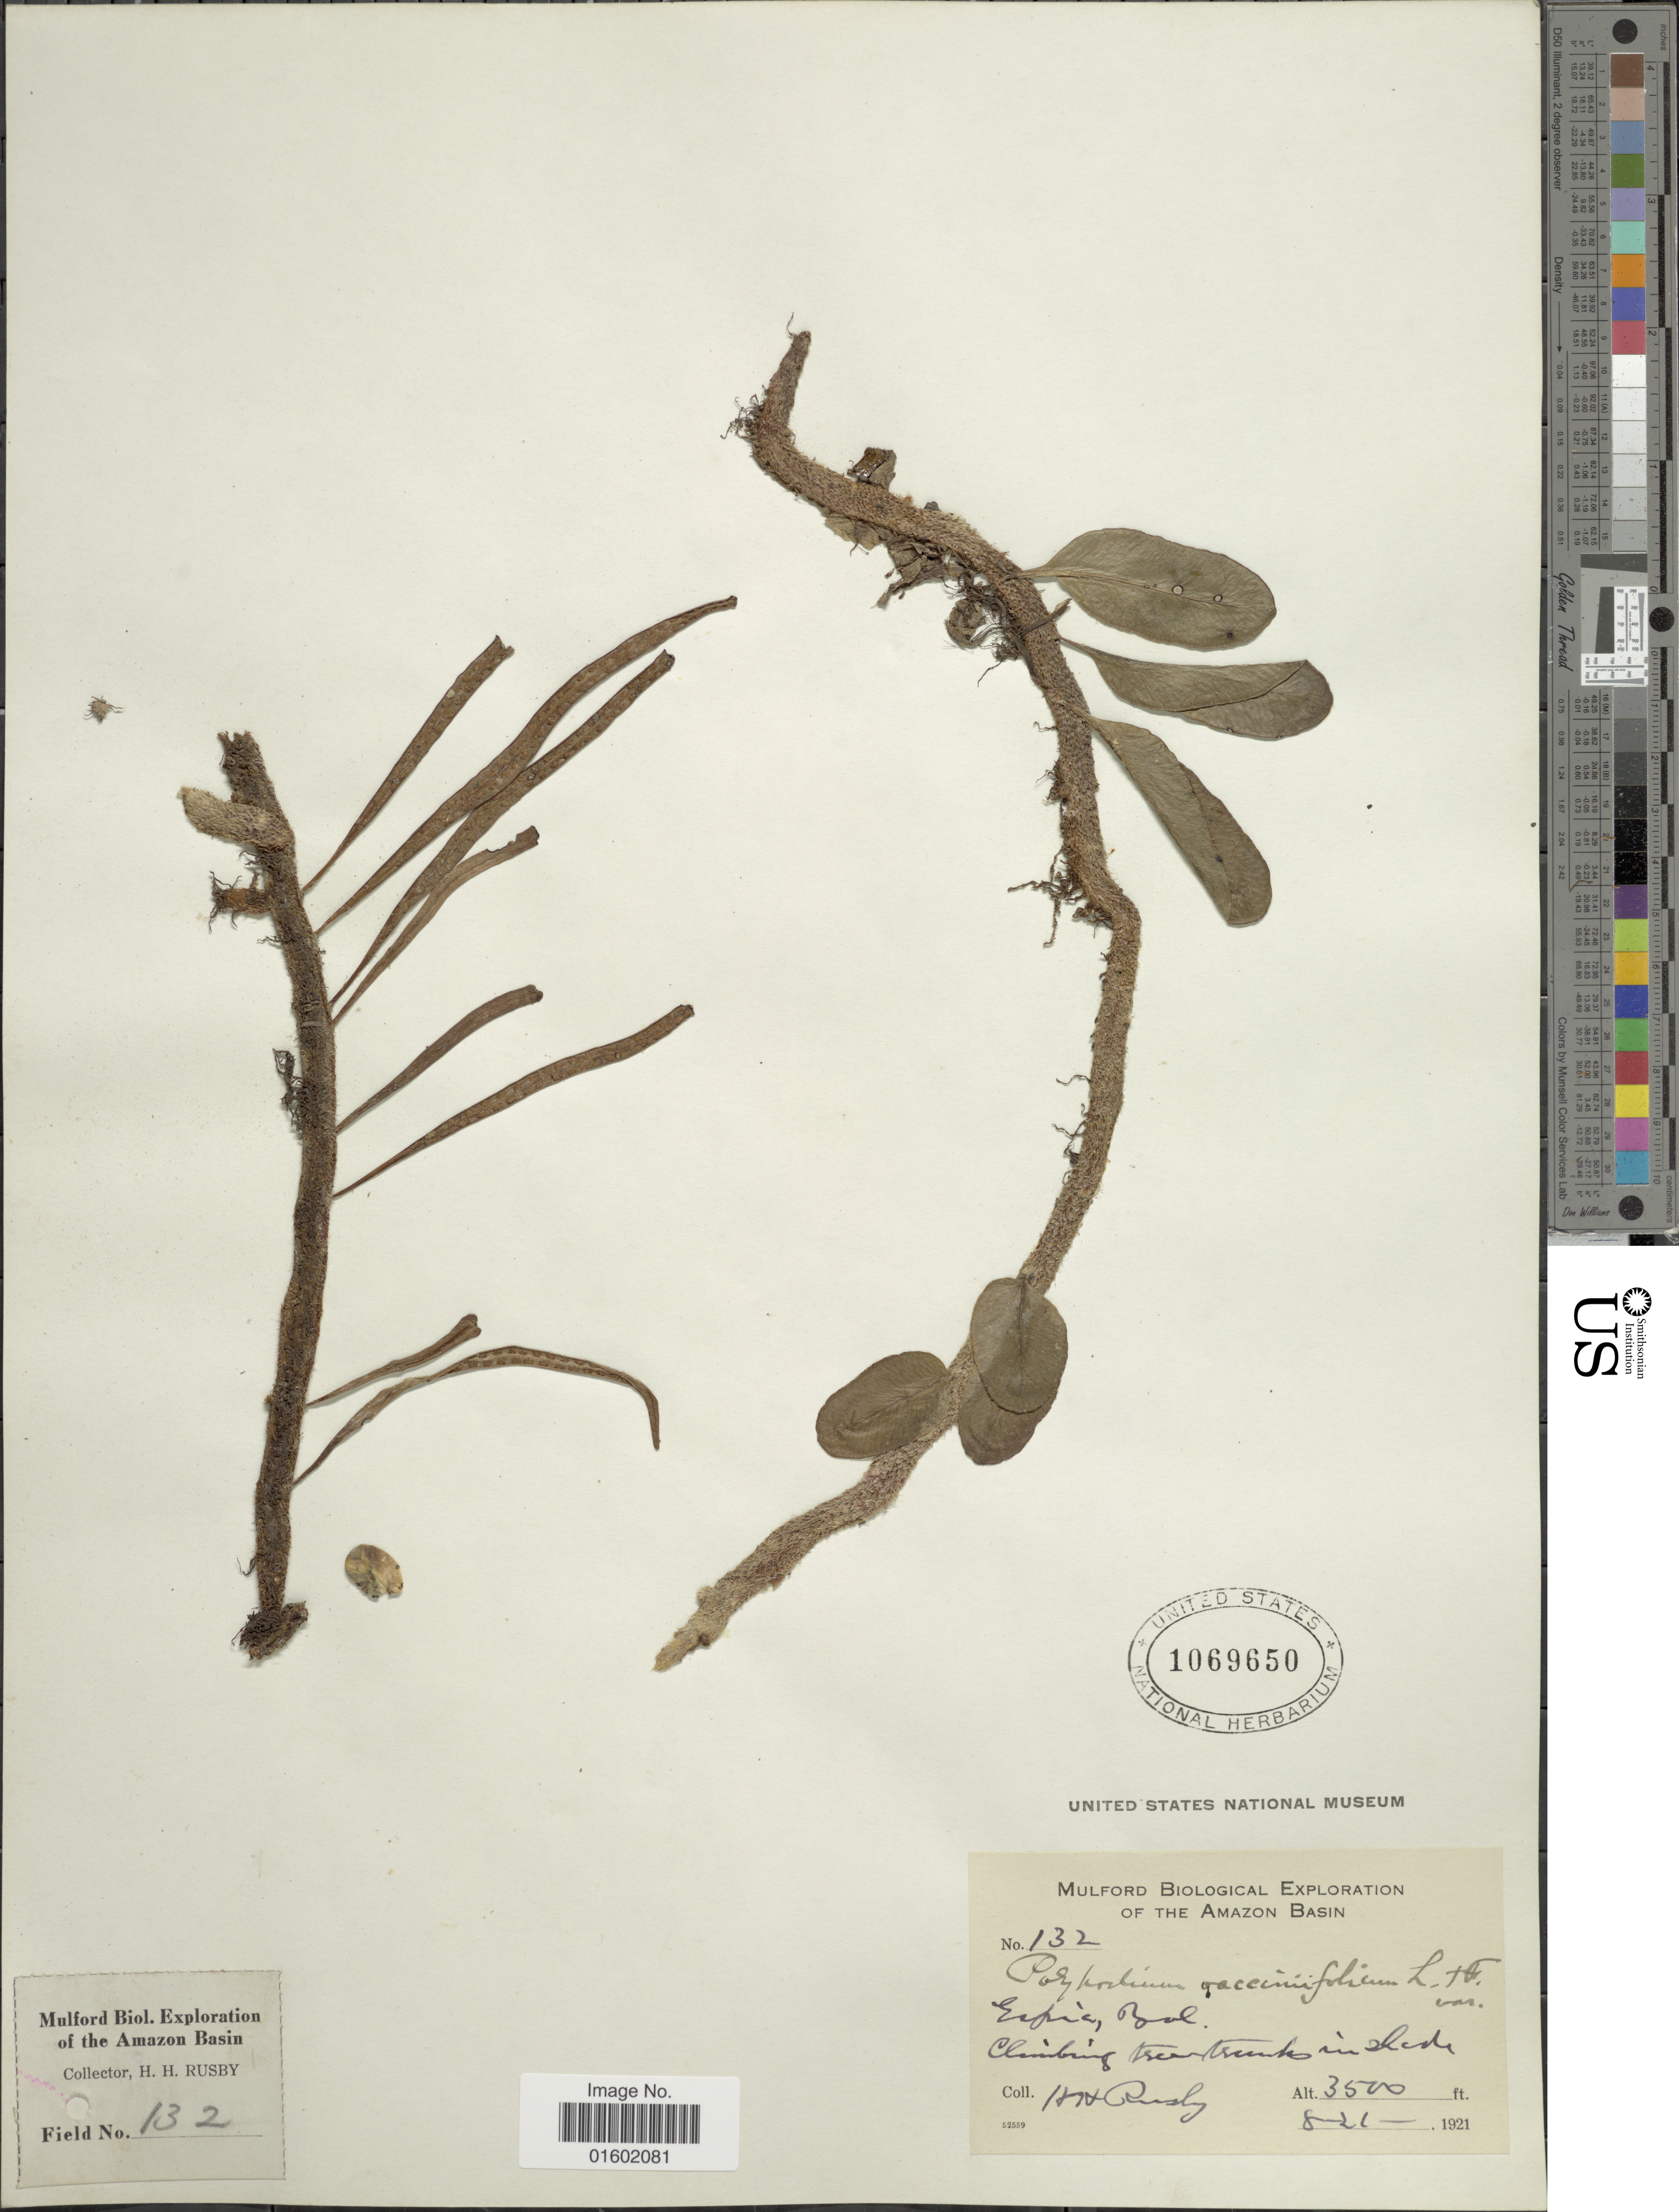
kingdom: Plantae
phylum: Tracheophyta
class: Polypodiopsida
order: Polypodiales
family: Polypodiaceae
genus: Microgramma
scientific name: Microgramma vaccinifolia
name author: (Langsd. & Fisch.) Copel.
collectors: H. H. Rusby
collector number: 132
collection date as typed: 8-21-1921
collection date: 1921-08-21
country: Bolivia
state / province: La Paz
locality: Espía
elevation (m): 1067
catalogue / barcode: US 1069650